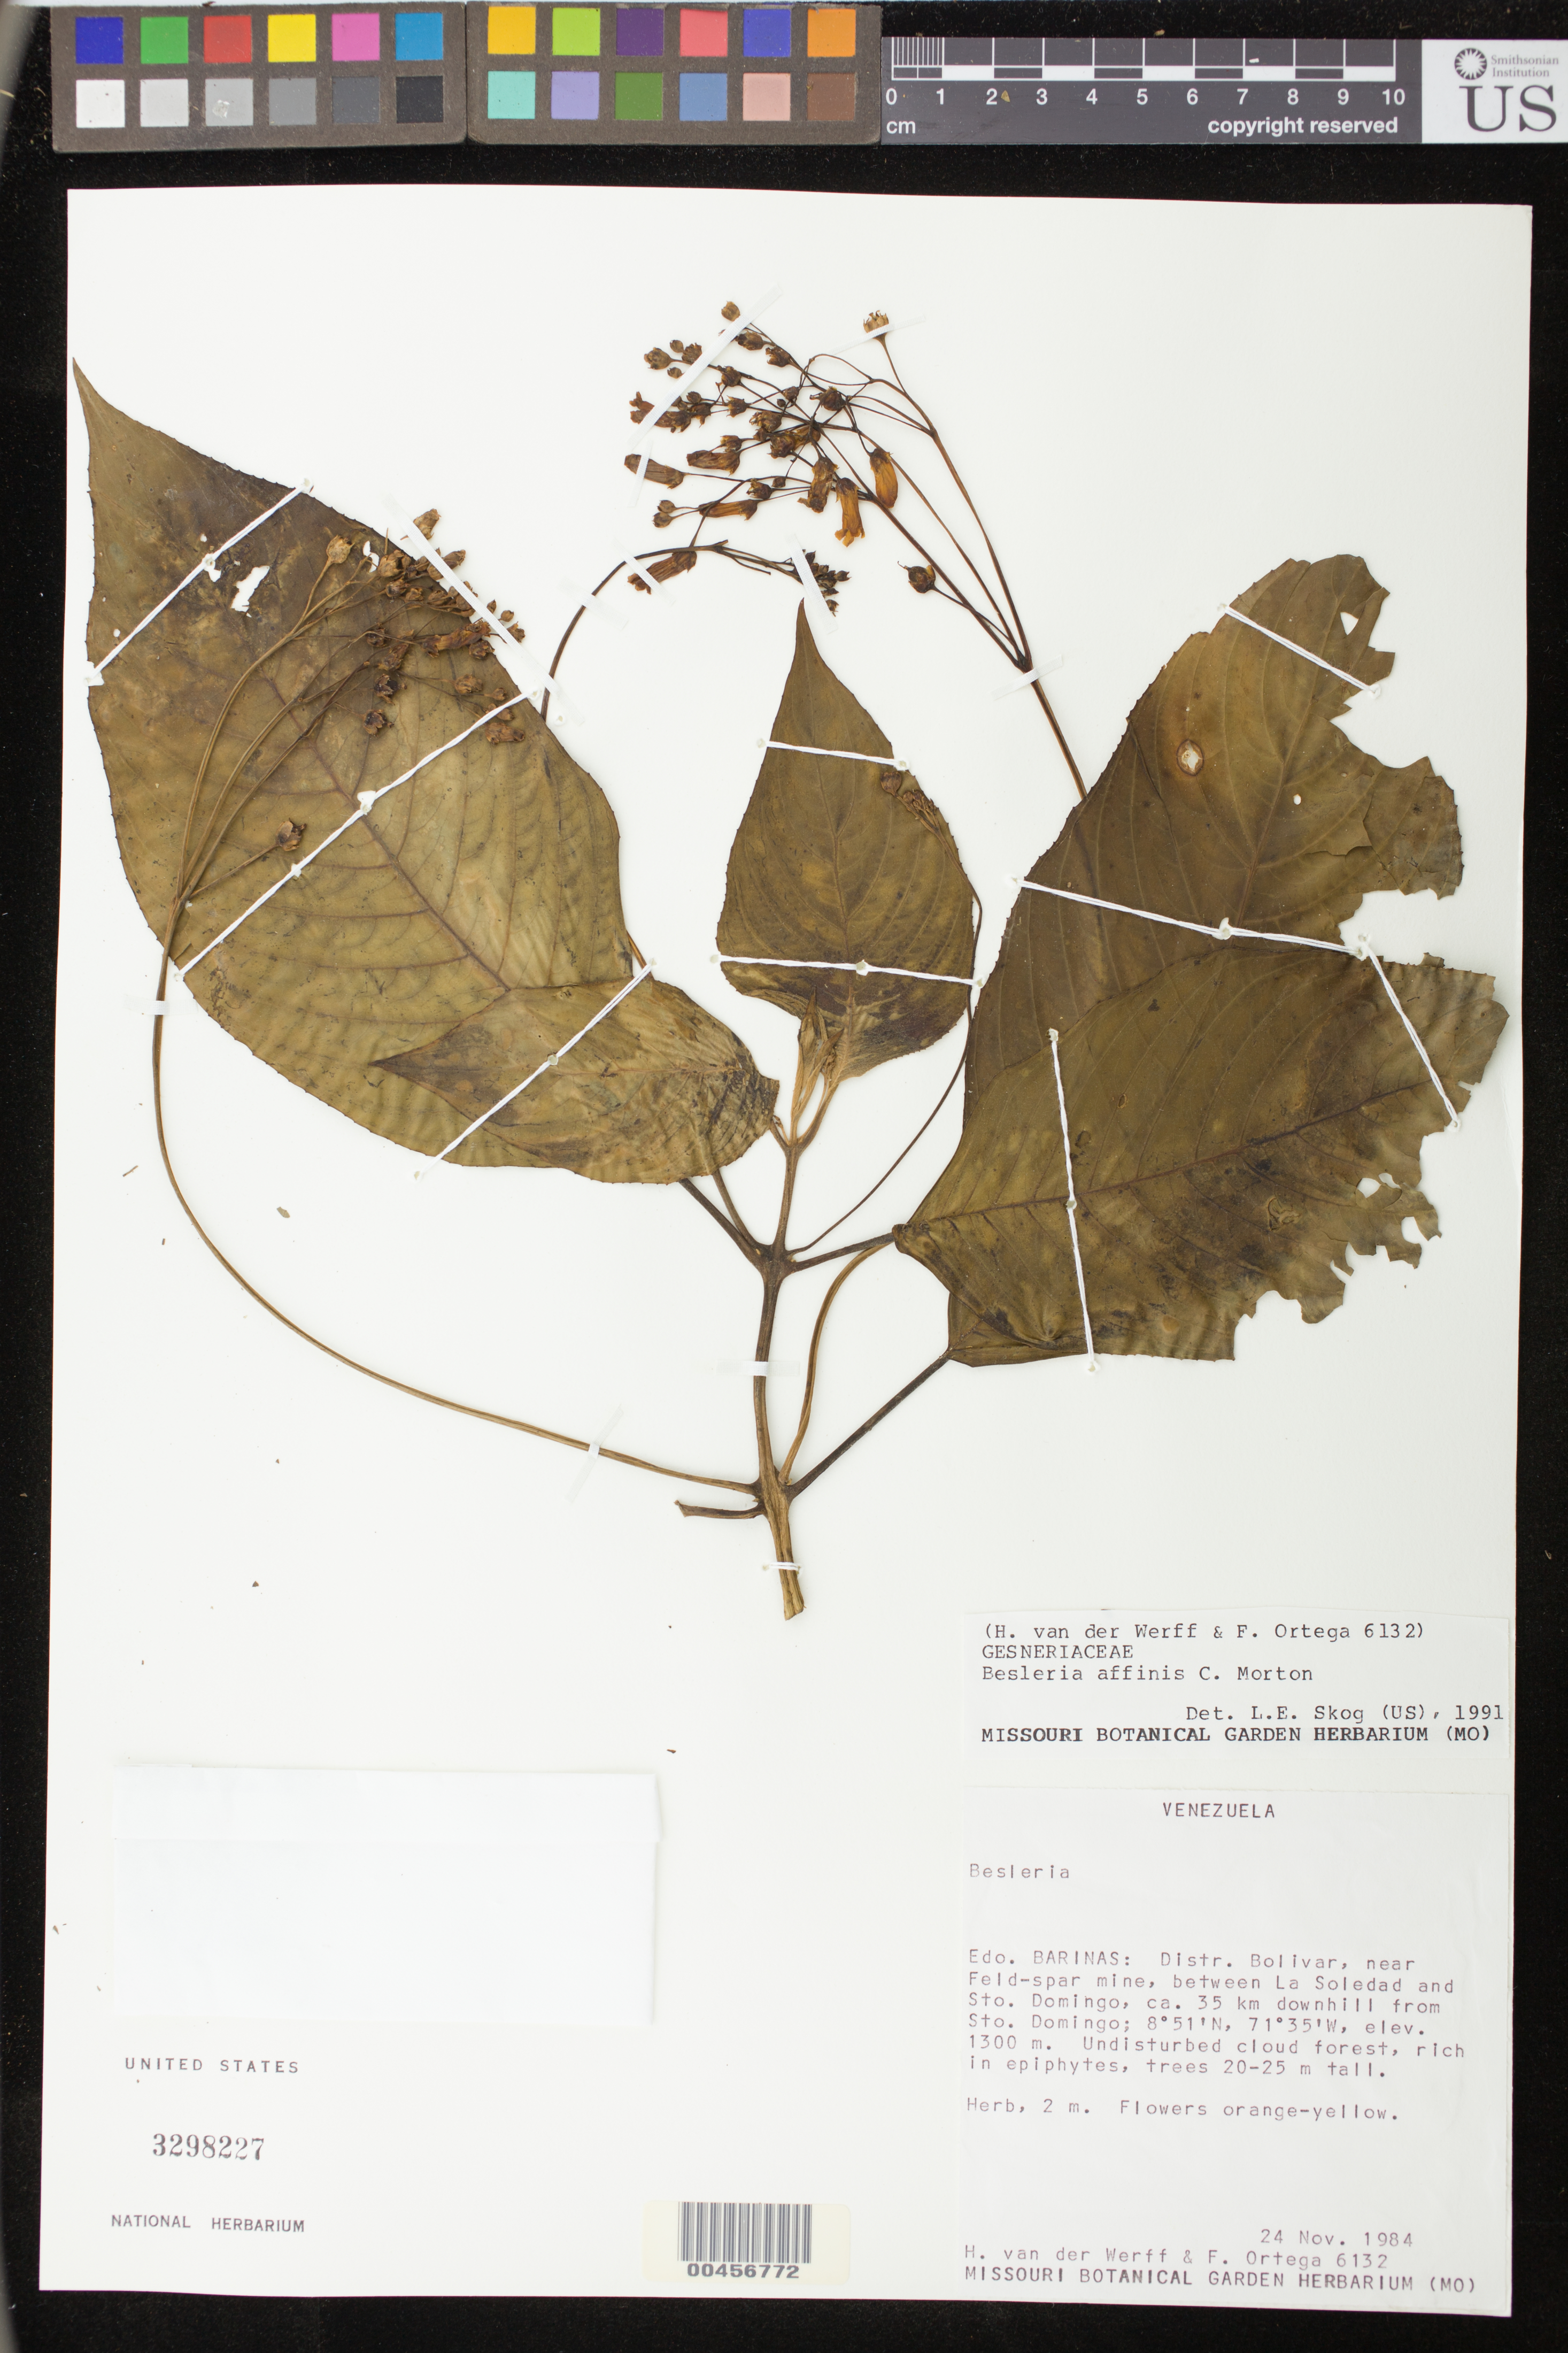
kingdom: Plantae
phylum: Tracheophyta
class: Magnoliopsida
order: Lamiales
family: Gesneriaceae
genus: Besleria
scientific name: Besleria affinis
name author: C.V. Morton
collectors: H. van der Werff & F. J. Ortega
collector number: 6132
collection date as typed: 24 Nov 1984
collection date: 1984-11-24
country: Venezuela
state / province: Bolívar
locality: Barinas, between La Soledad and Sto. Domingo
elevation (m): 1300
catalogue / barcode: US 3298227